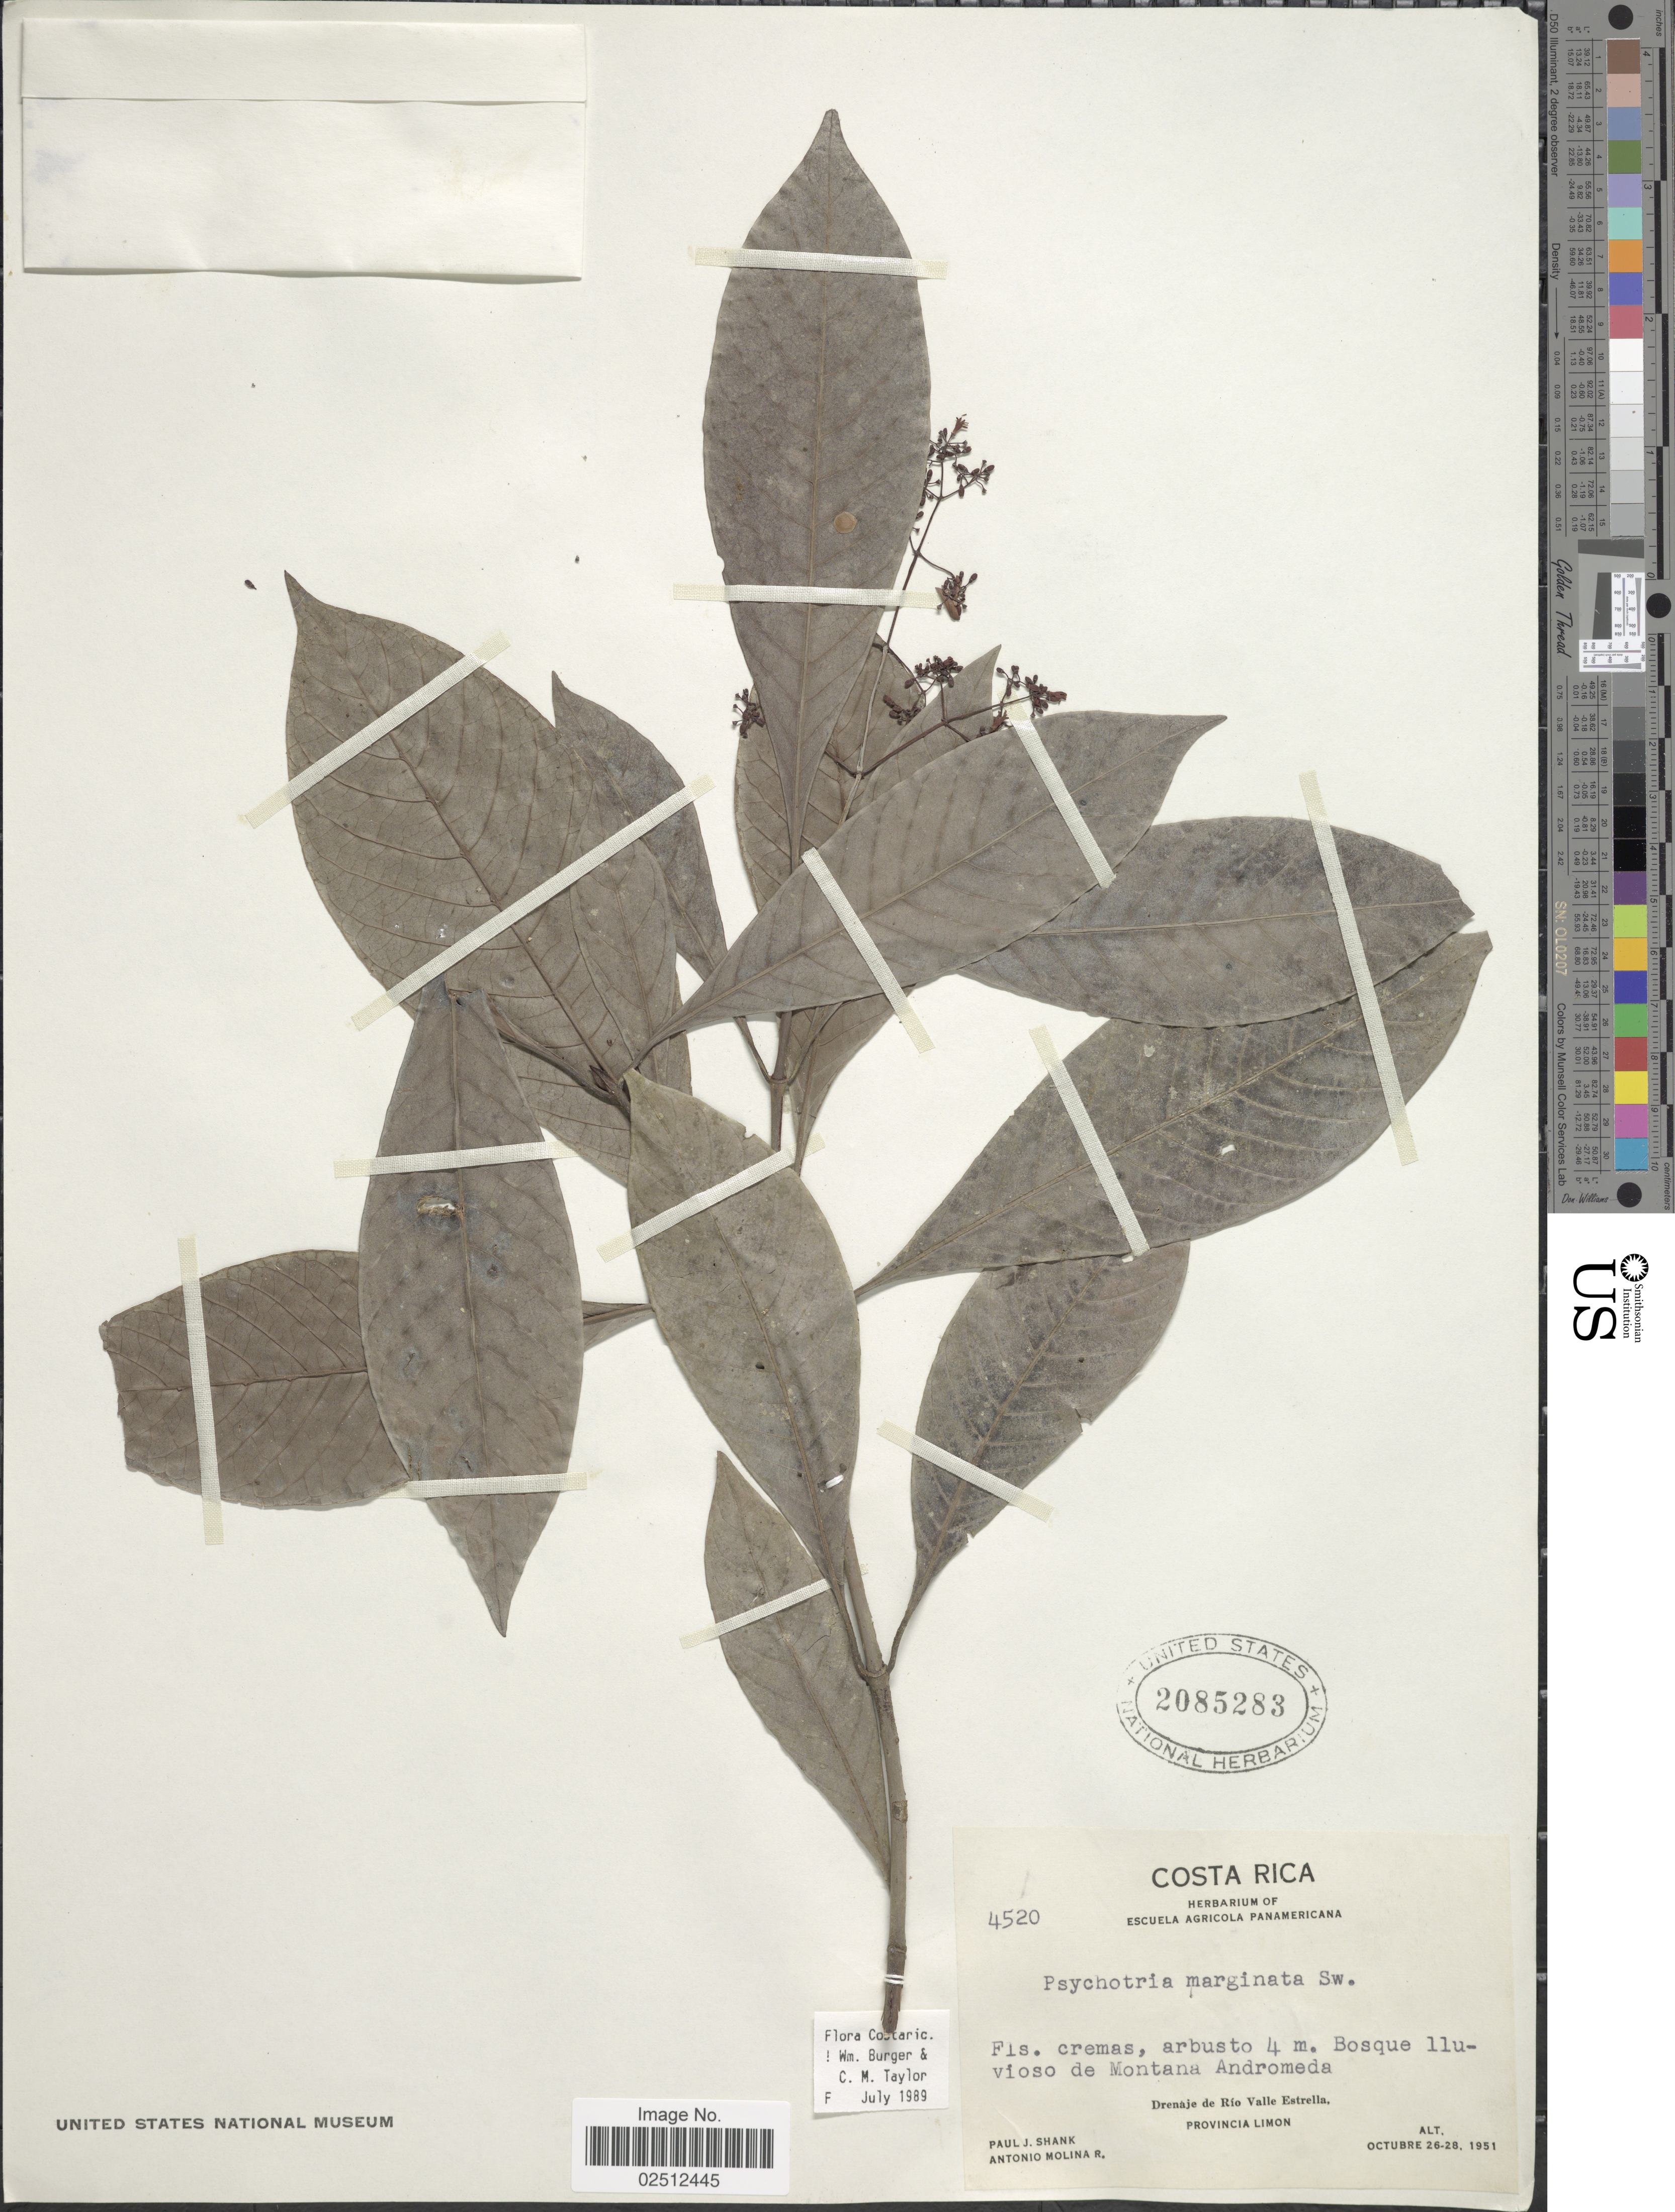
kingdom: Plantae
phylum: Tracheophyta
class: Magnoliopsida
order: Gentianales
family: Rubiaceae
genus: Psychotria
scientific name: Psychotria marginata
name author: Sw.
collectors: P. J. Shank & A. Molina R.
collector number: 4520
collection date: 1951-10-26/1951-10-28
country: Costa Rica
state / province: Limón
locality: Bosque lluvioso de Montana Andromeda, Drenaje de Rio Valle Estrella, Provincia Limon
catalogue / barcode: US 2085283